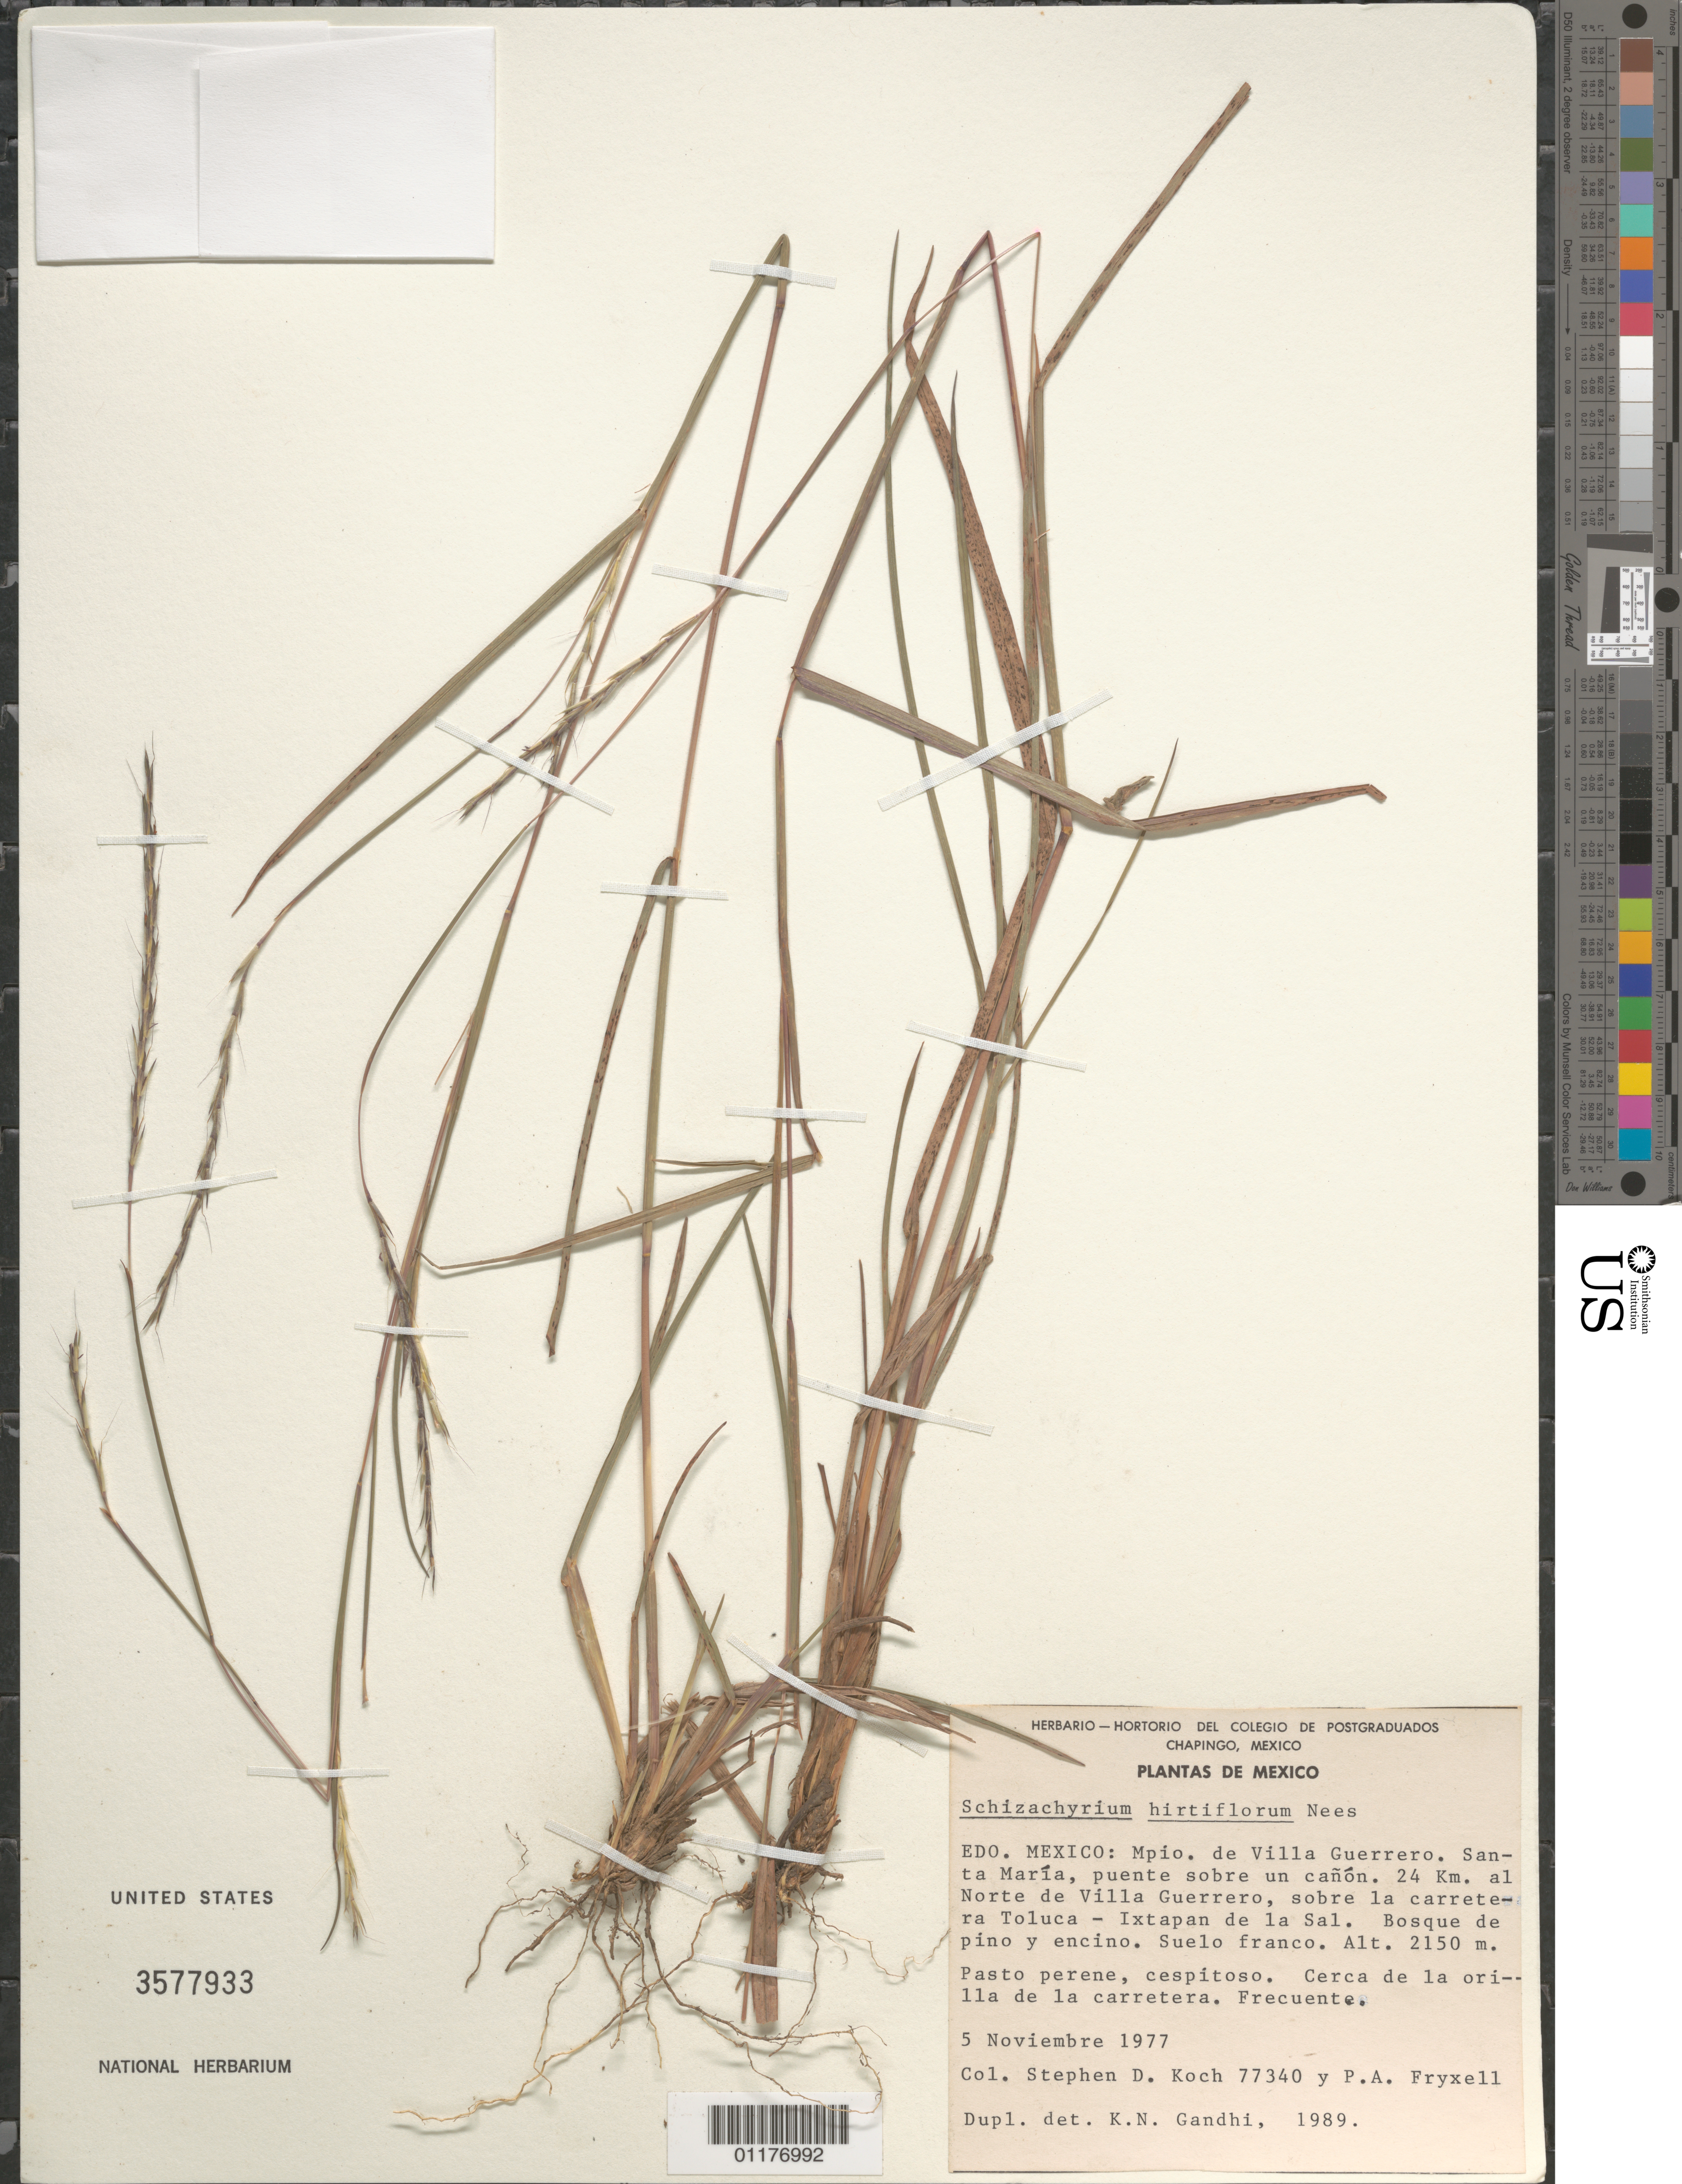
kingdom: Plantae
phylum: Tracheophyta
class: Liliopsida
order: Poales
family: Poaceae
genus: Schizachyrium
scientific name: Schizachyrium hirtiflorum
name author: Nees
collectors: S. D. Koch & P. A. Fryxell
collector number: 77340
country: Mexico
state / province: Mexico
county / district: Villa Guerrero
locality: Santa Maria, Norte de Villa Guerrero, sobre la carretera Toluca - Ixtapan de la Sal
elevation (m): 2150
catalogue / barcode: US 3577933